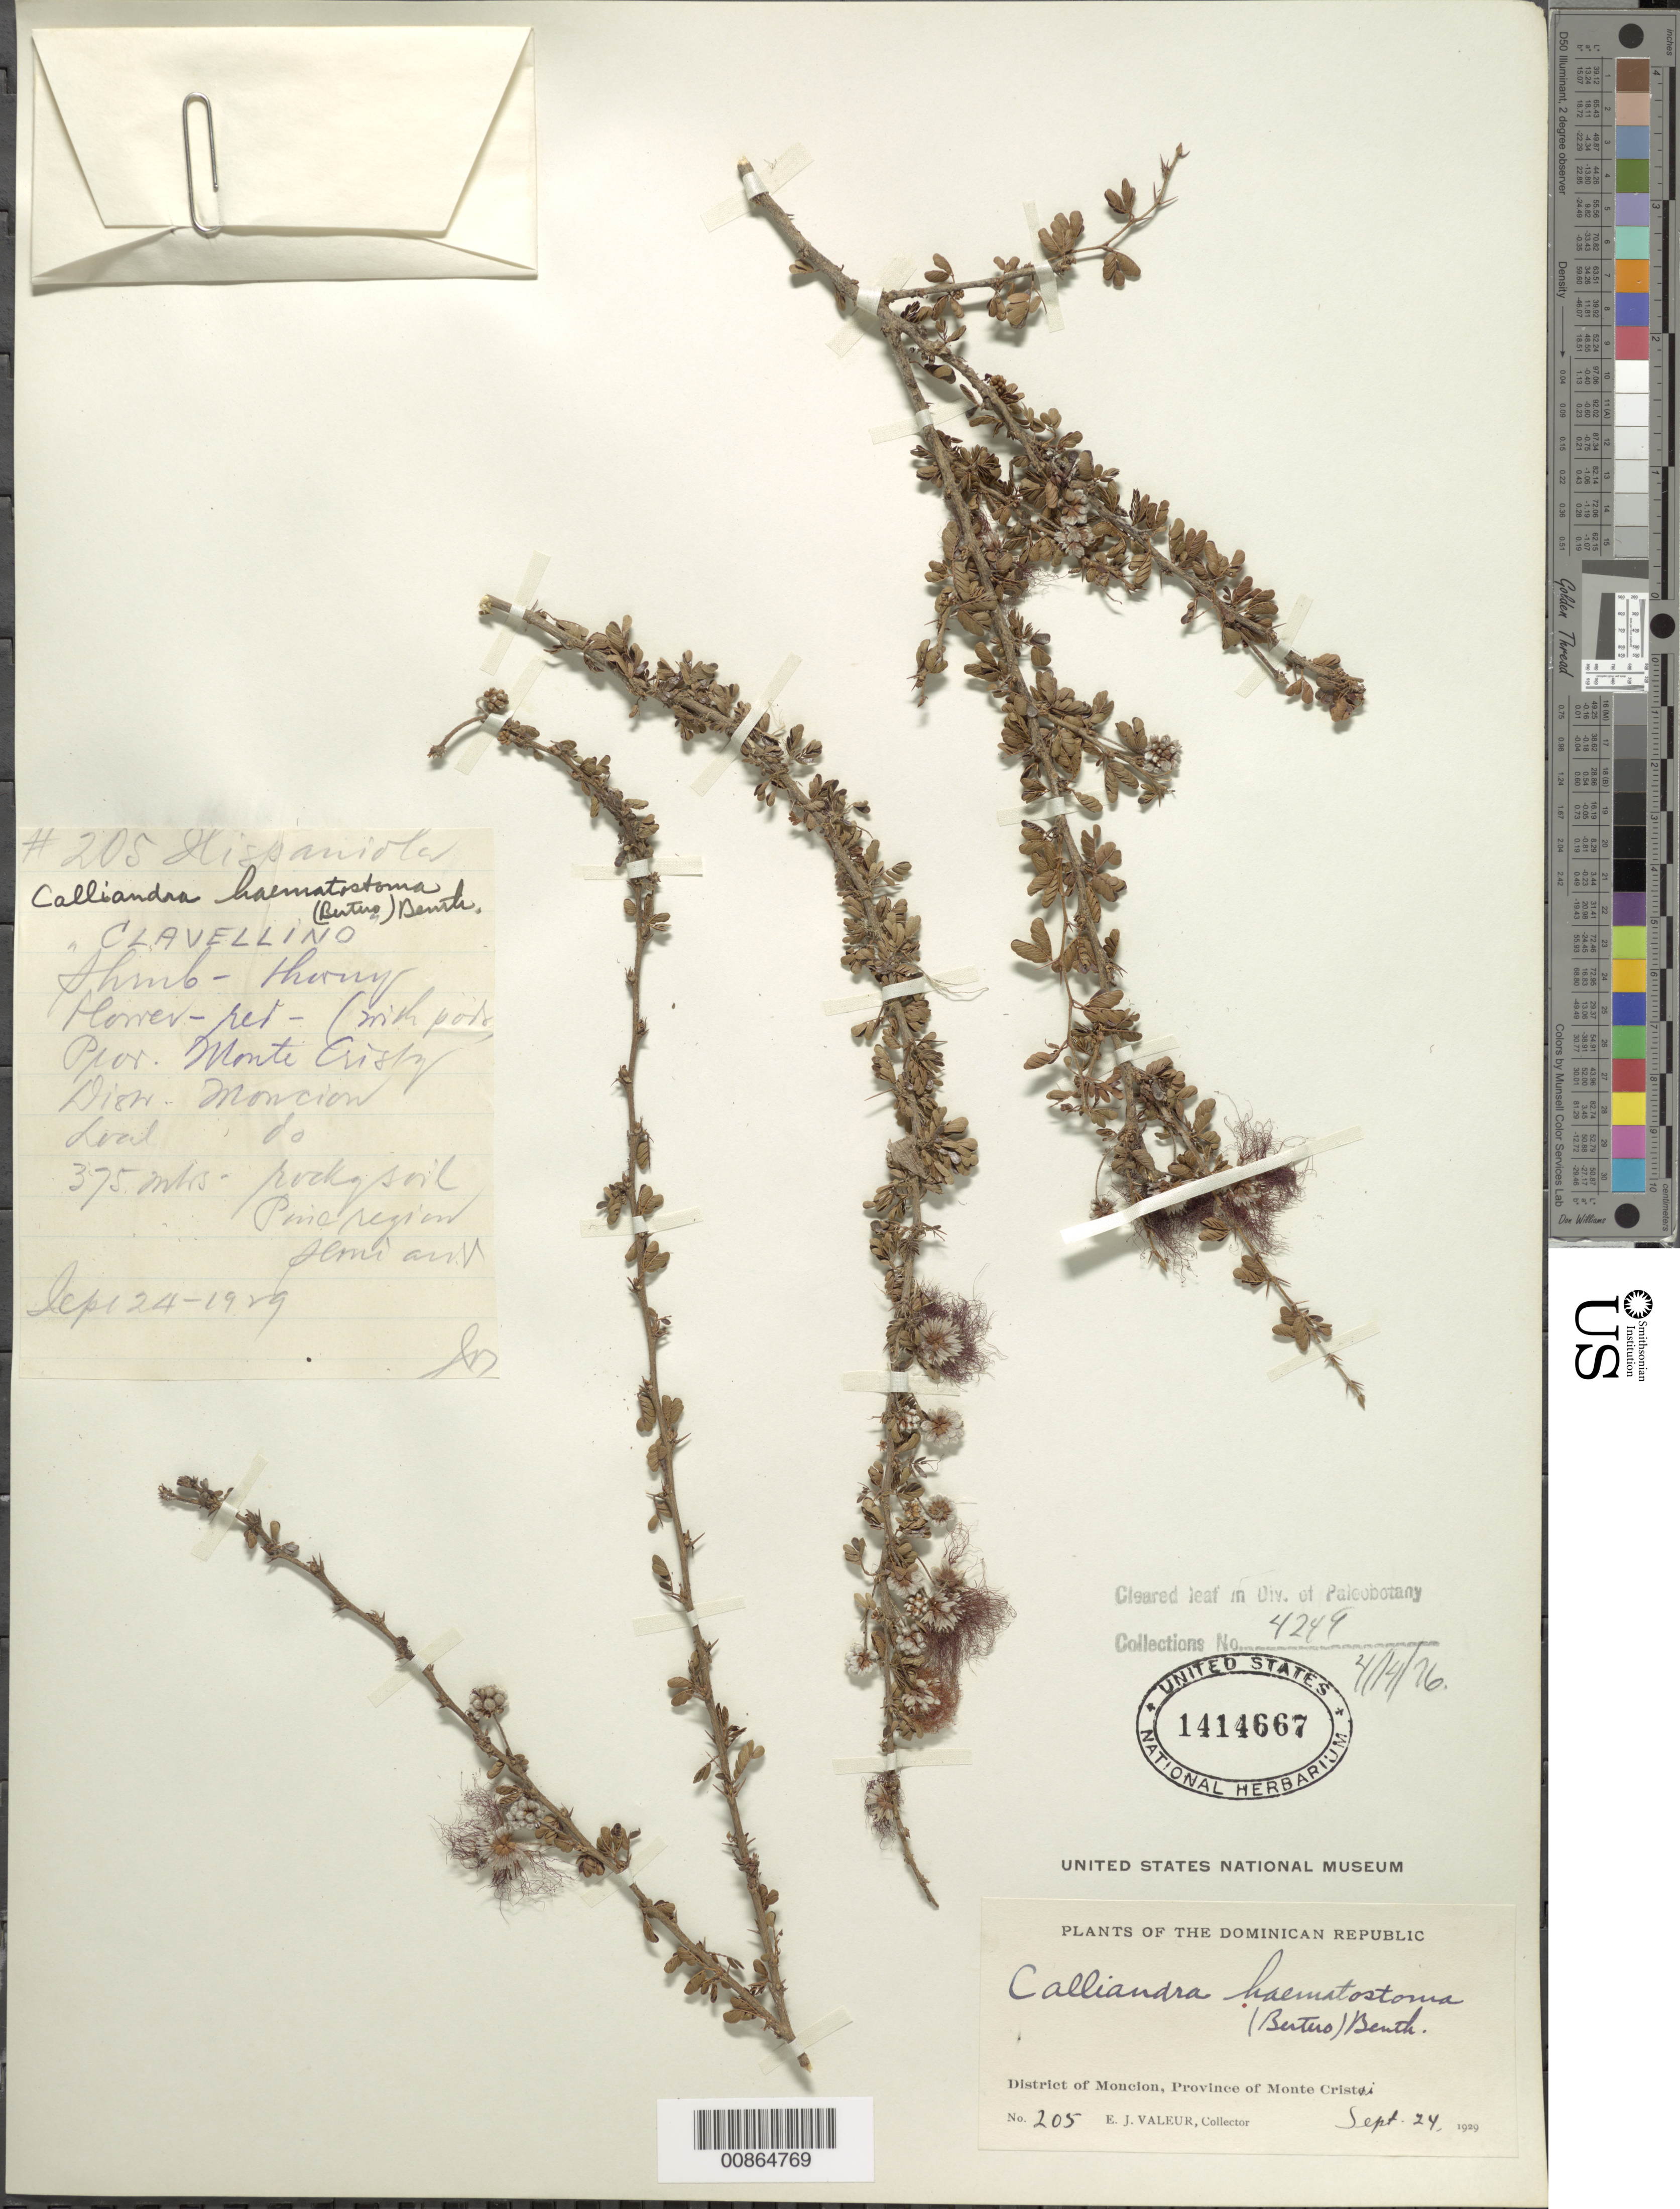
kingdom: Plantae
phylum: Tracheophyta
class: Magnoliopsida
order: Fabales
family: Fabaceae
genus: Calliandra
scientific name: Calliandra haematostoma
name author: (DC.) Urb.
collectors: E. Valeur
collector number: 205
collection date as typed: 24 Sep 1929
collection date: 1929-09-24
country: Dominican Republic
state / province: Monte Cristi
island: Hispaniola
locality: Distr. Monción.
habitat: Rocky soil; pine region; semi arid.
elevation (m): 375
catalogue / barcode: US 1414667